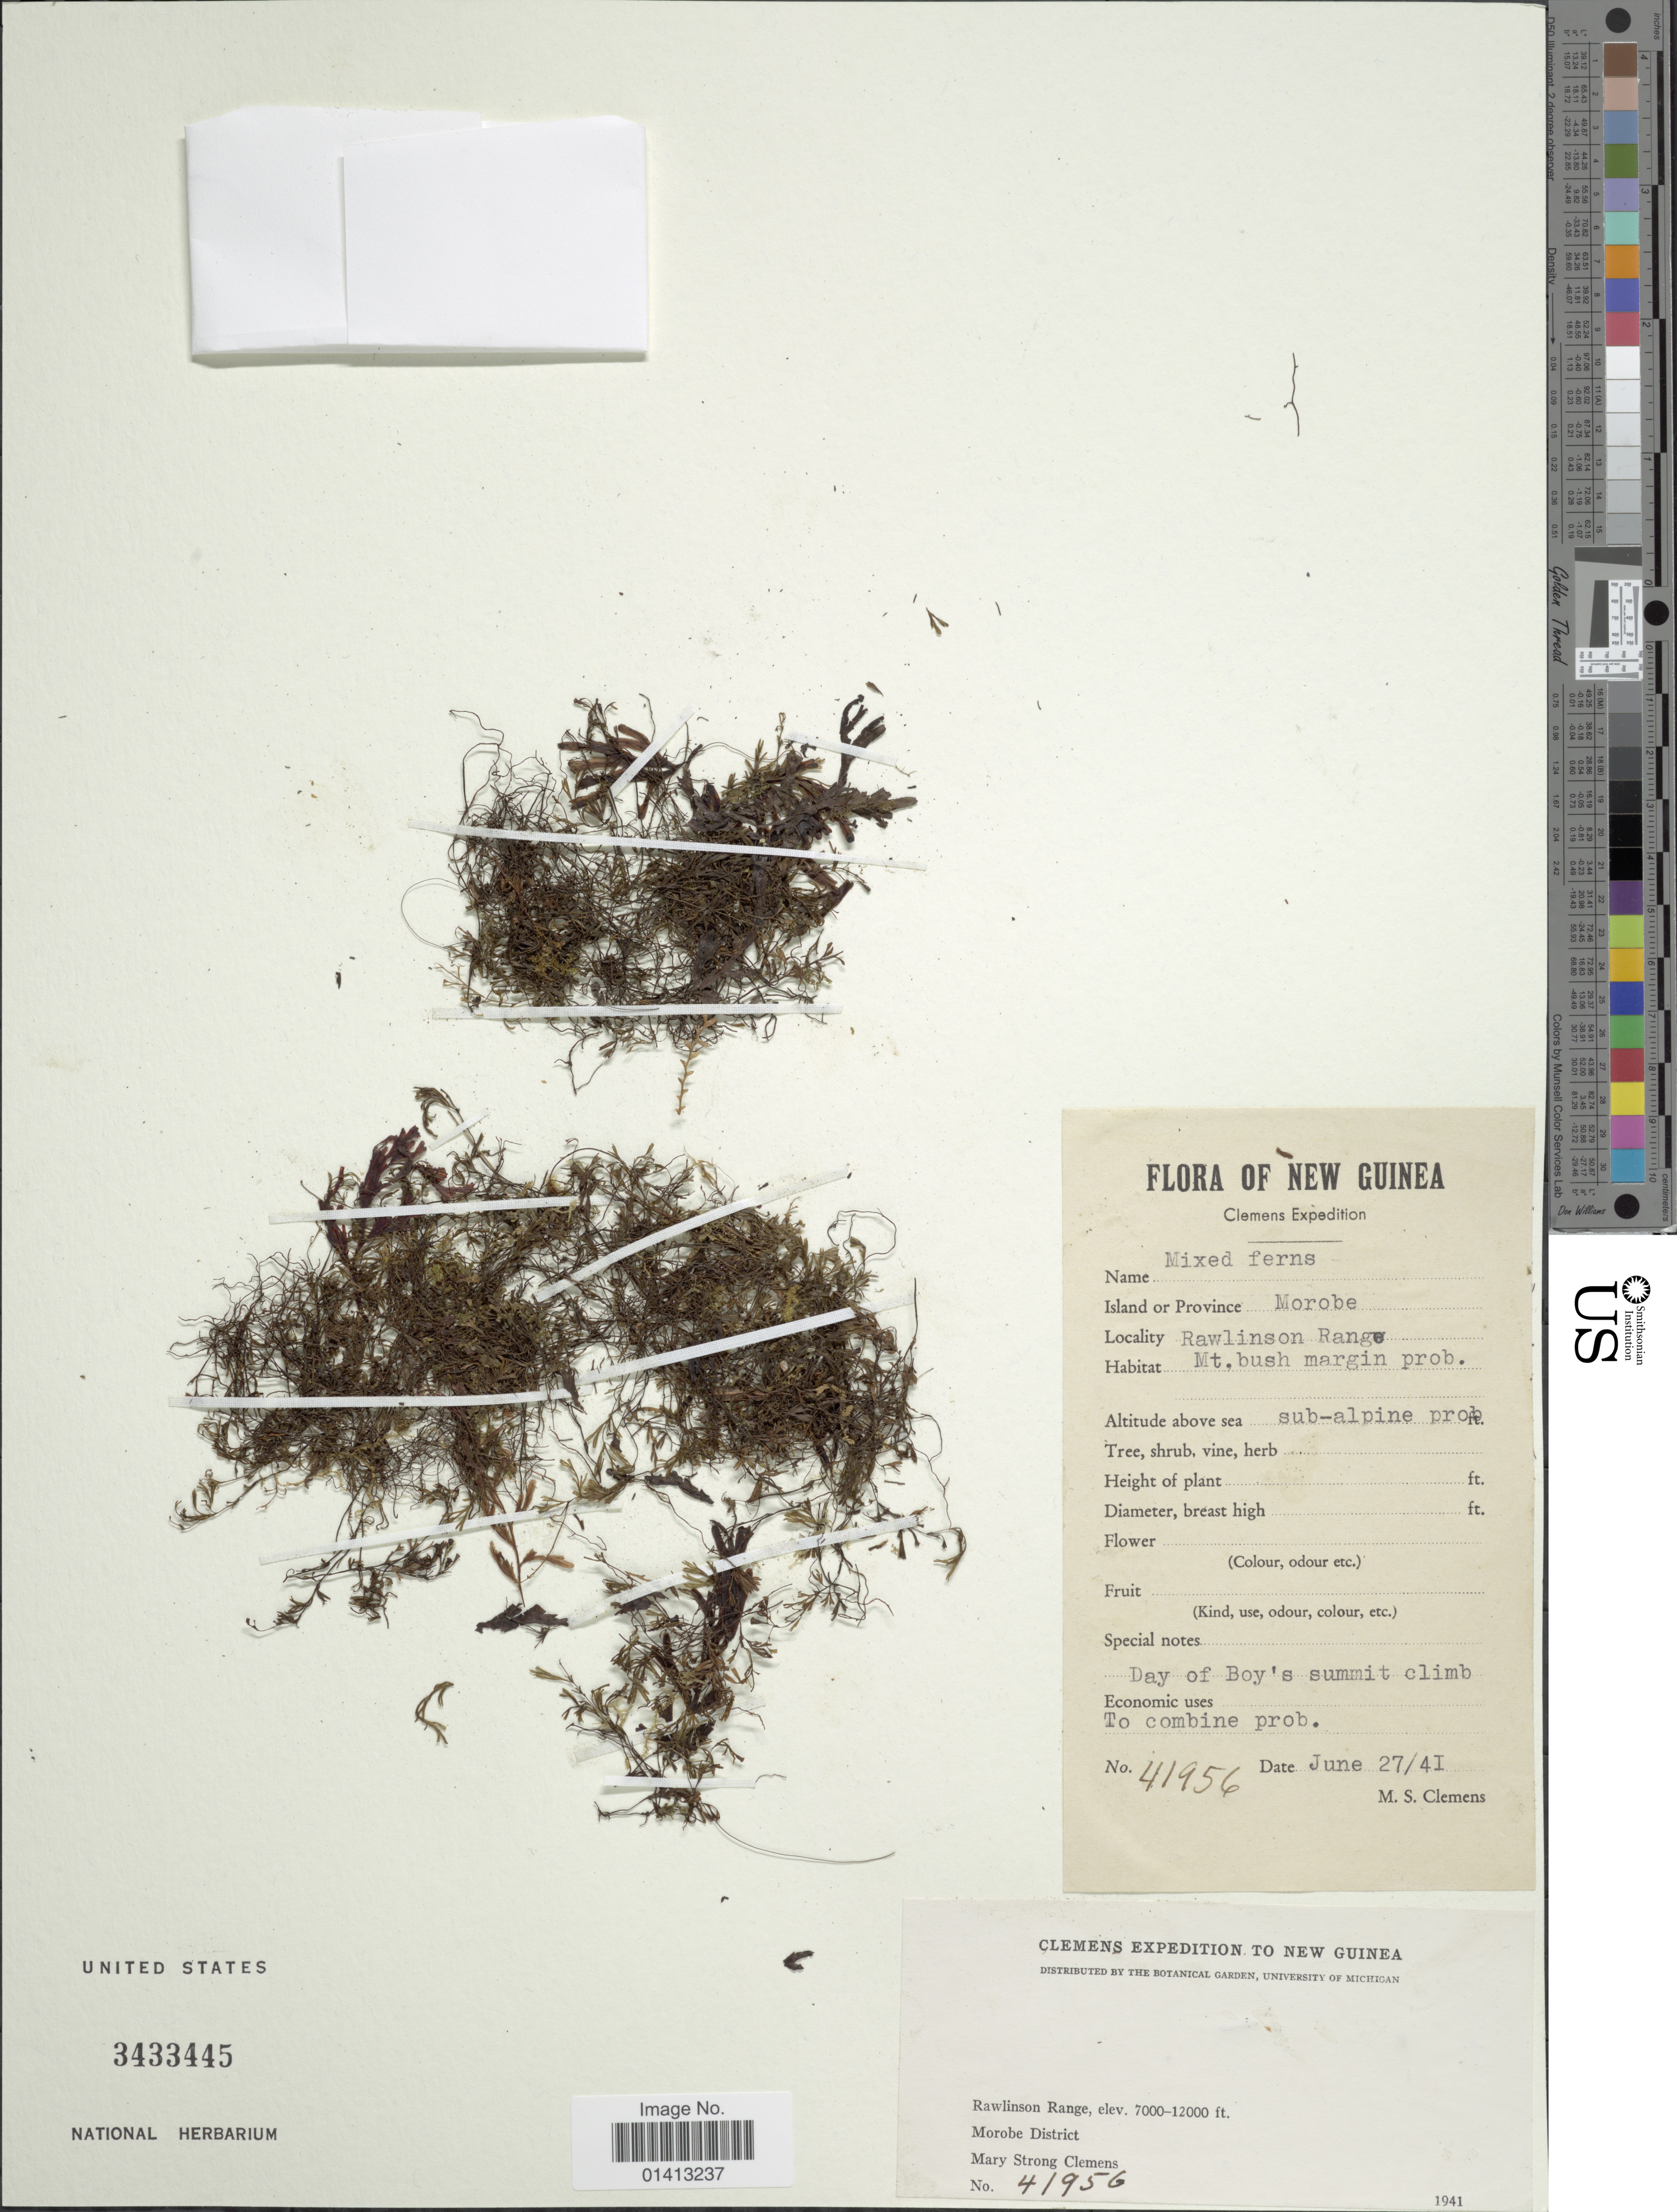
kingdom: Plantae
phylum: Tracheophyta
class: Polypodiopsida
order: Hymenophyllales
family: Hymenophyllaceae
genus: Crepidomanes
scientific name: Crepidomanes sp.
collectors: M. S. Clemens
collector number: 41956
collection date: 1941-06-27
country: Papua New Guinea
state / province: Morobe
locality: Rawlinson range, Morobe District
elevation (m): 2134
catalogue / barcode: US 3433445